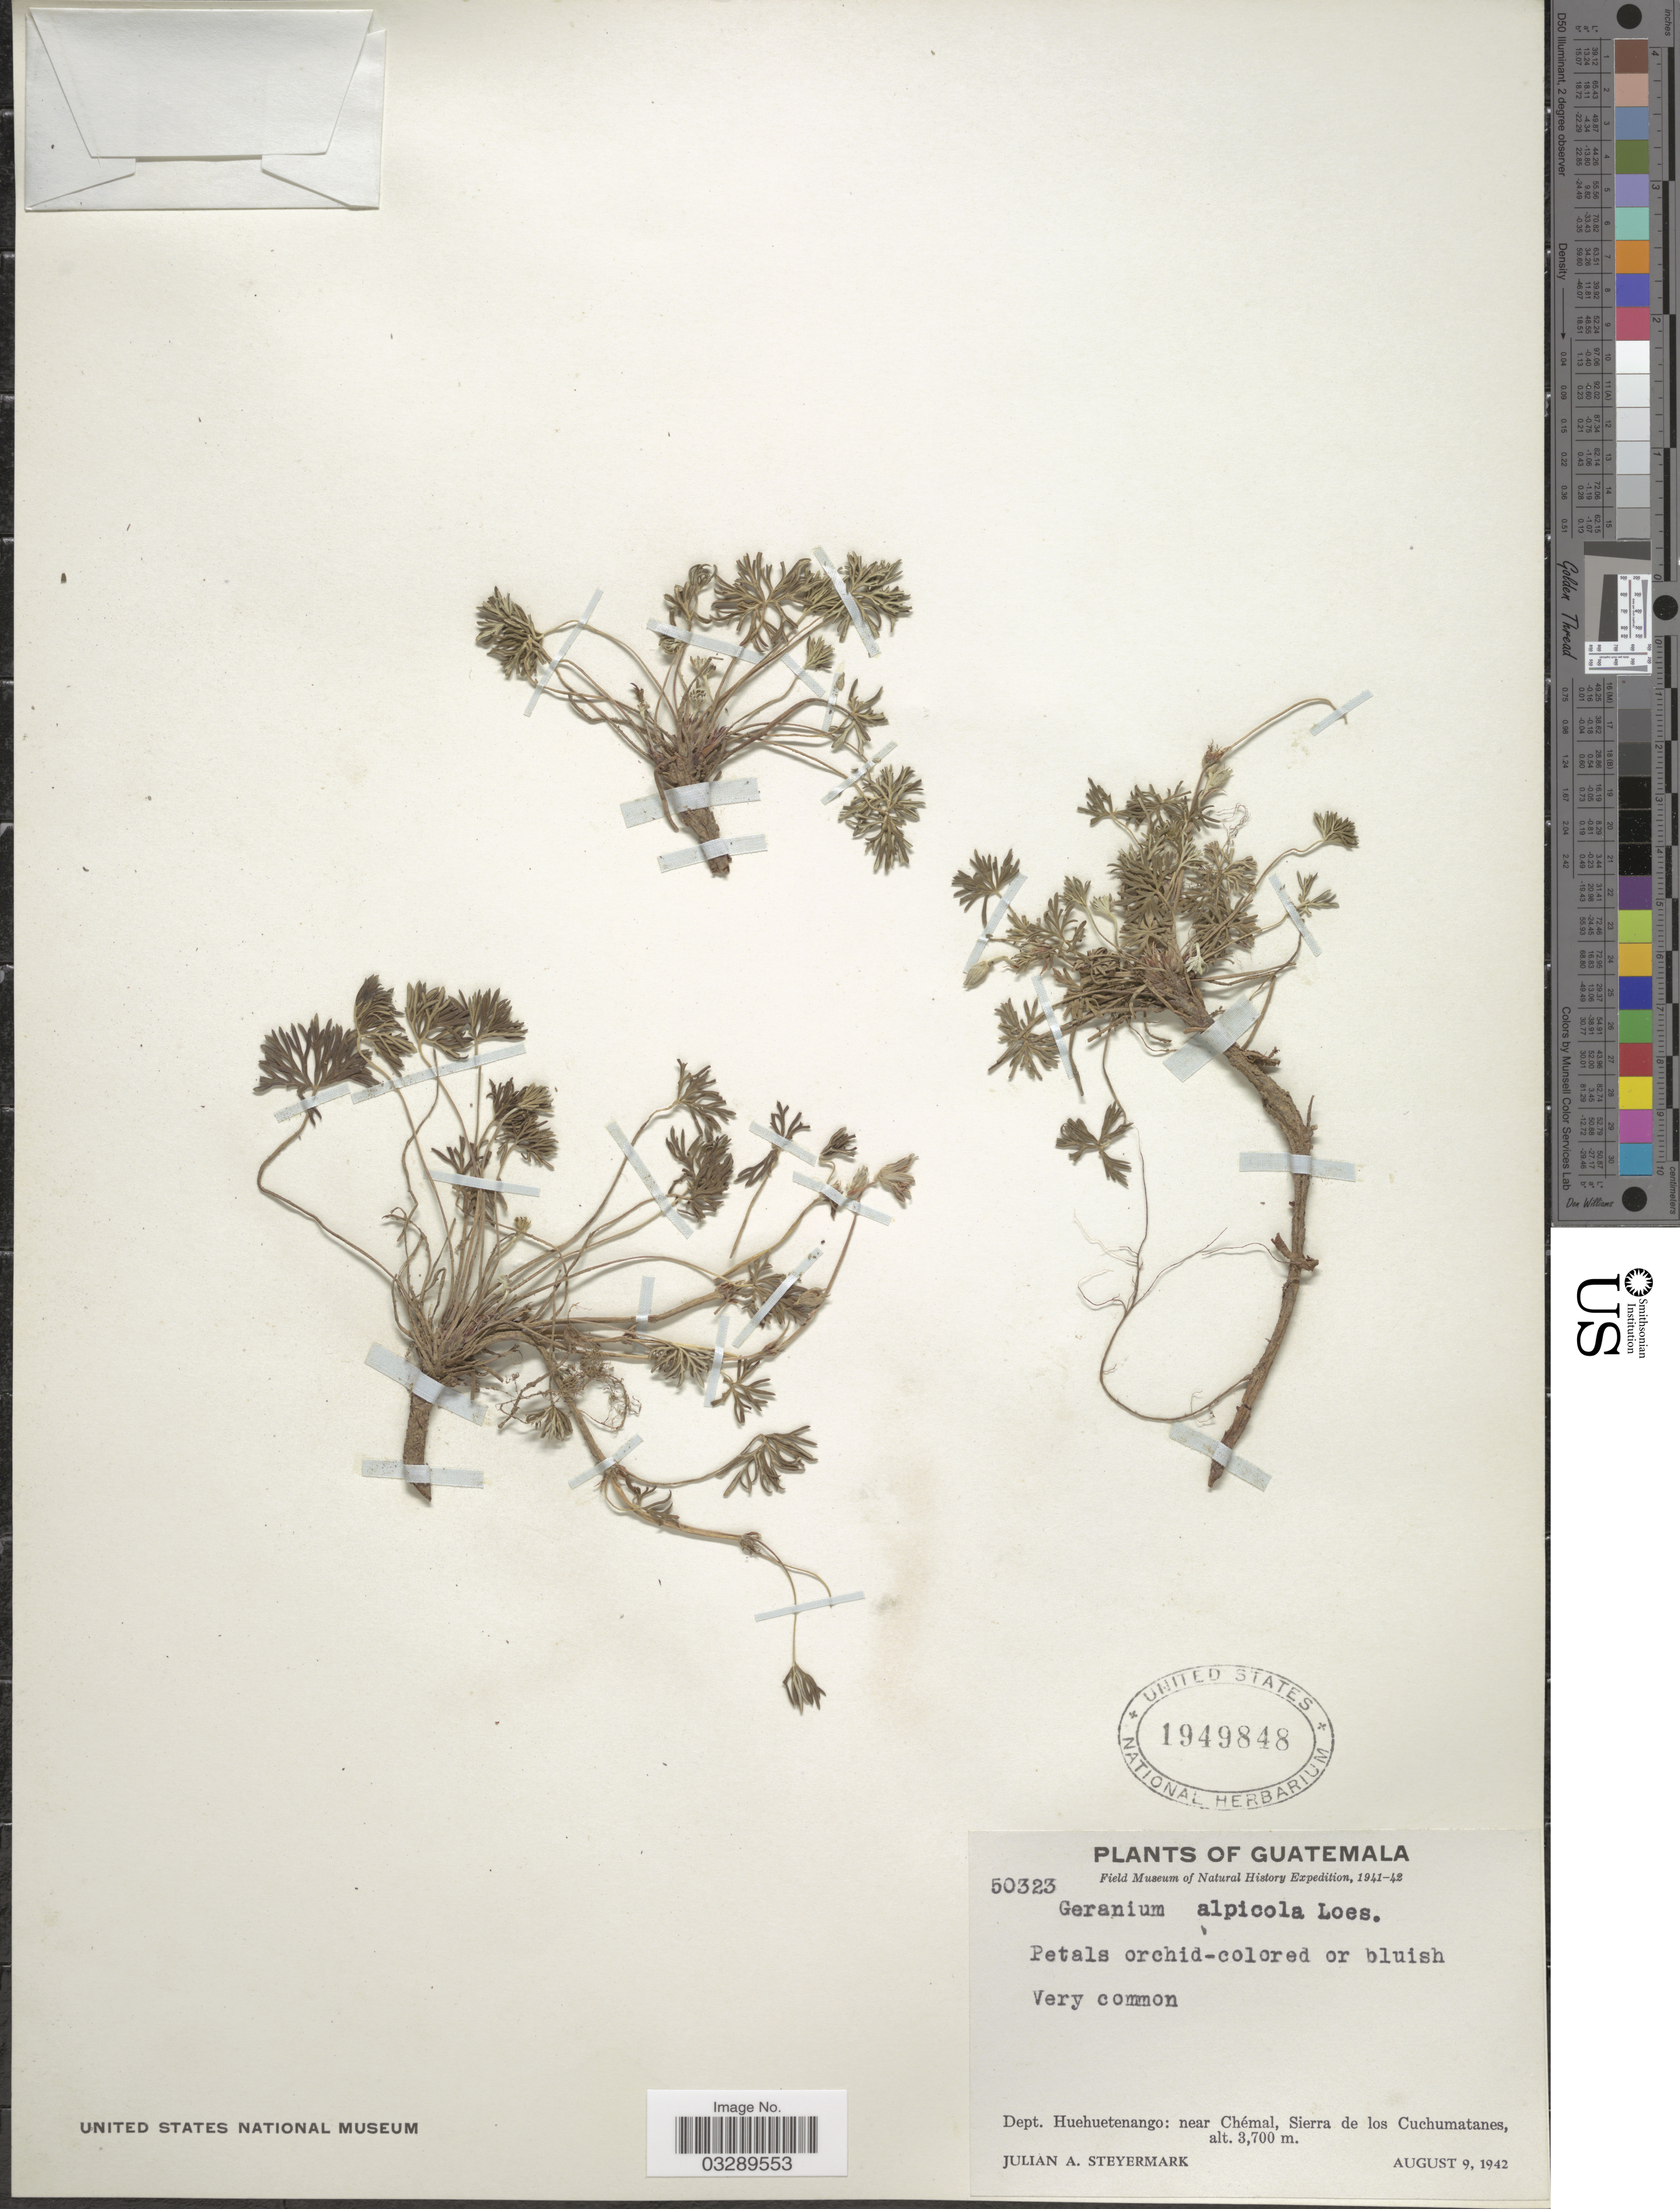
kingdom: Plantae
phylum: Tracheophyta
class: Magnoliopsida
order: Geraniales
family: Geraniaceae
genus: Geranium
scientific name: Geranium alpicola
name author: Loes.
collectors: J. Steyermark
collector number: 50323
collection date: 1942-08-09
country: Guatemala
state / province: Huehuetenango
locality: Dept. Huehuetenango: near Chémal, Sierra de los Cuchumatanes.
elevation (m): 3700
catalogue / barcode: US 1949848